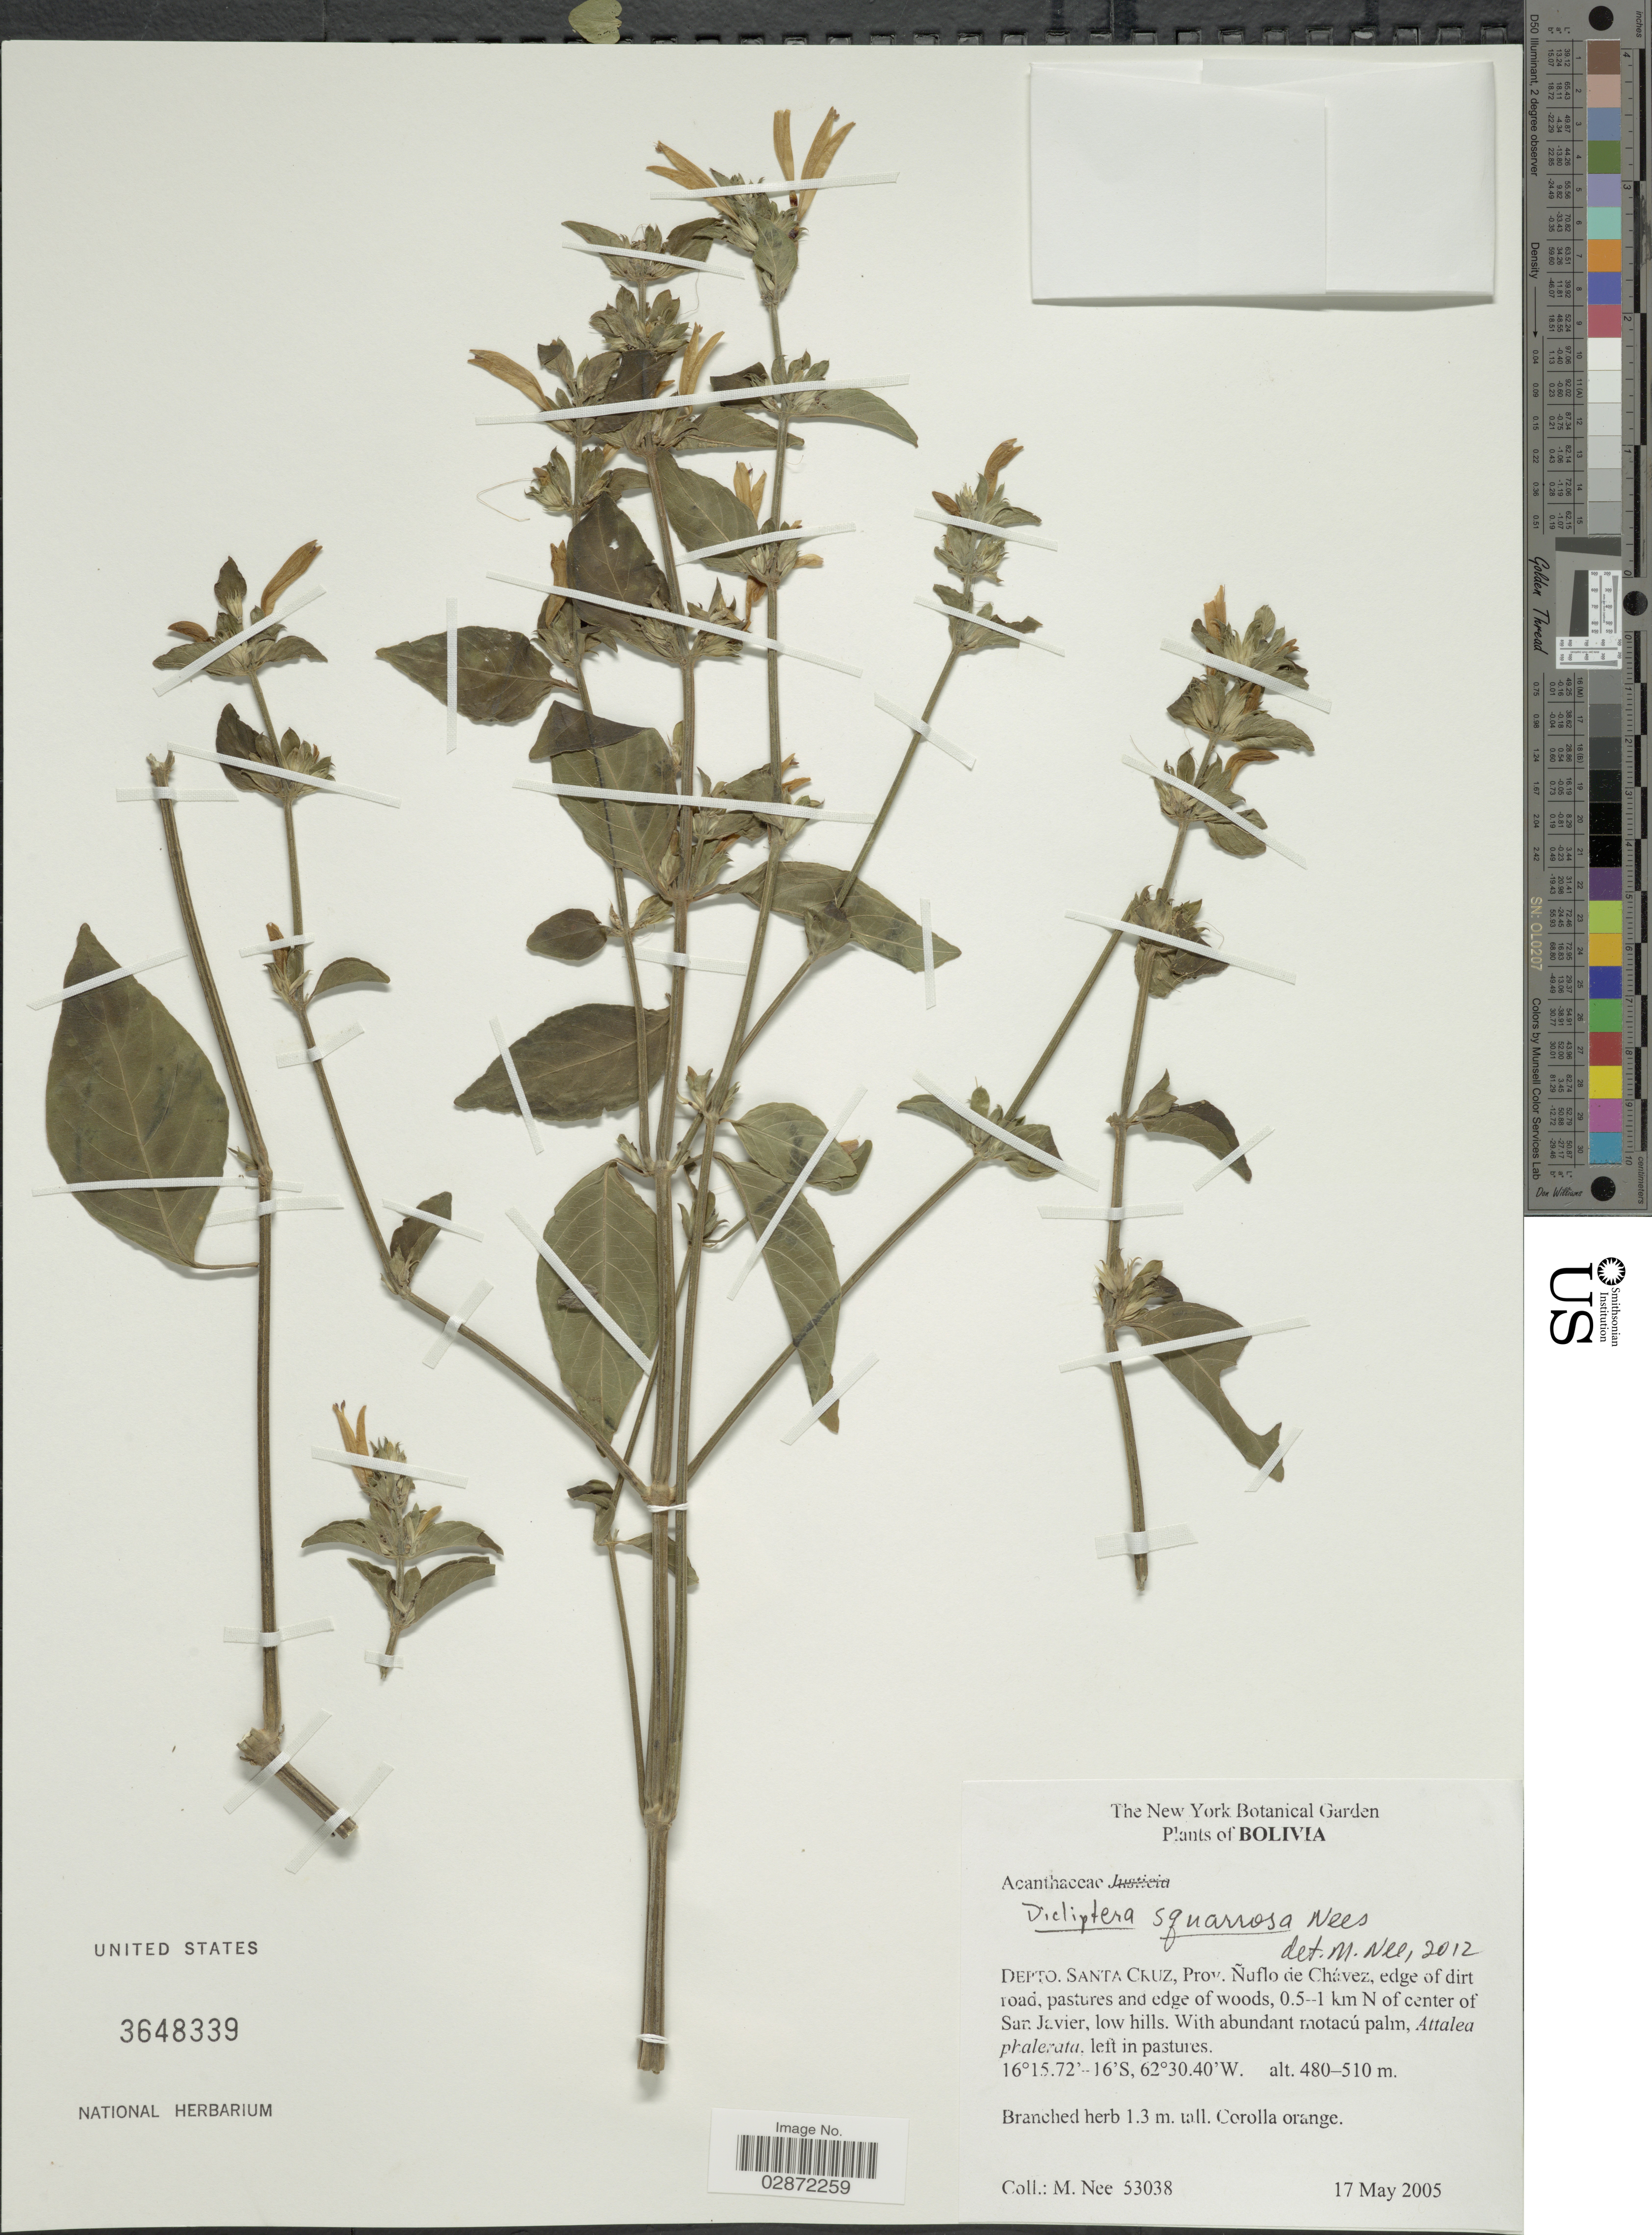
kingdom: Plantae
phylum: Tracheophyta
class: Magnoliopsida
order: Lamiales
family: Acanthaceae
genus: Dicliptera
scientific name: Dicliptera squarrosa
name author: Nees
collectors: M. Nee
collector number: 53038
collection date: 2005-05-17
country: Bolivia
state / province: Santa Cruz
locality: Depto. Santa Cruz, Prov. Ñuflo de Chávez, edge of dirt road, pastures and edge of woods, 0.5-1 km N of center of San Javier, low hills.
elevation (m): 480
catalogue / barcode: US 3648339